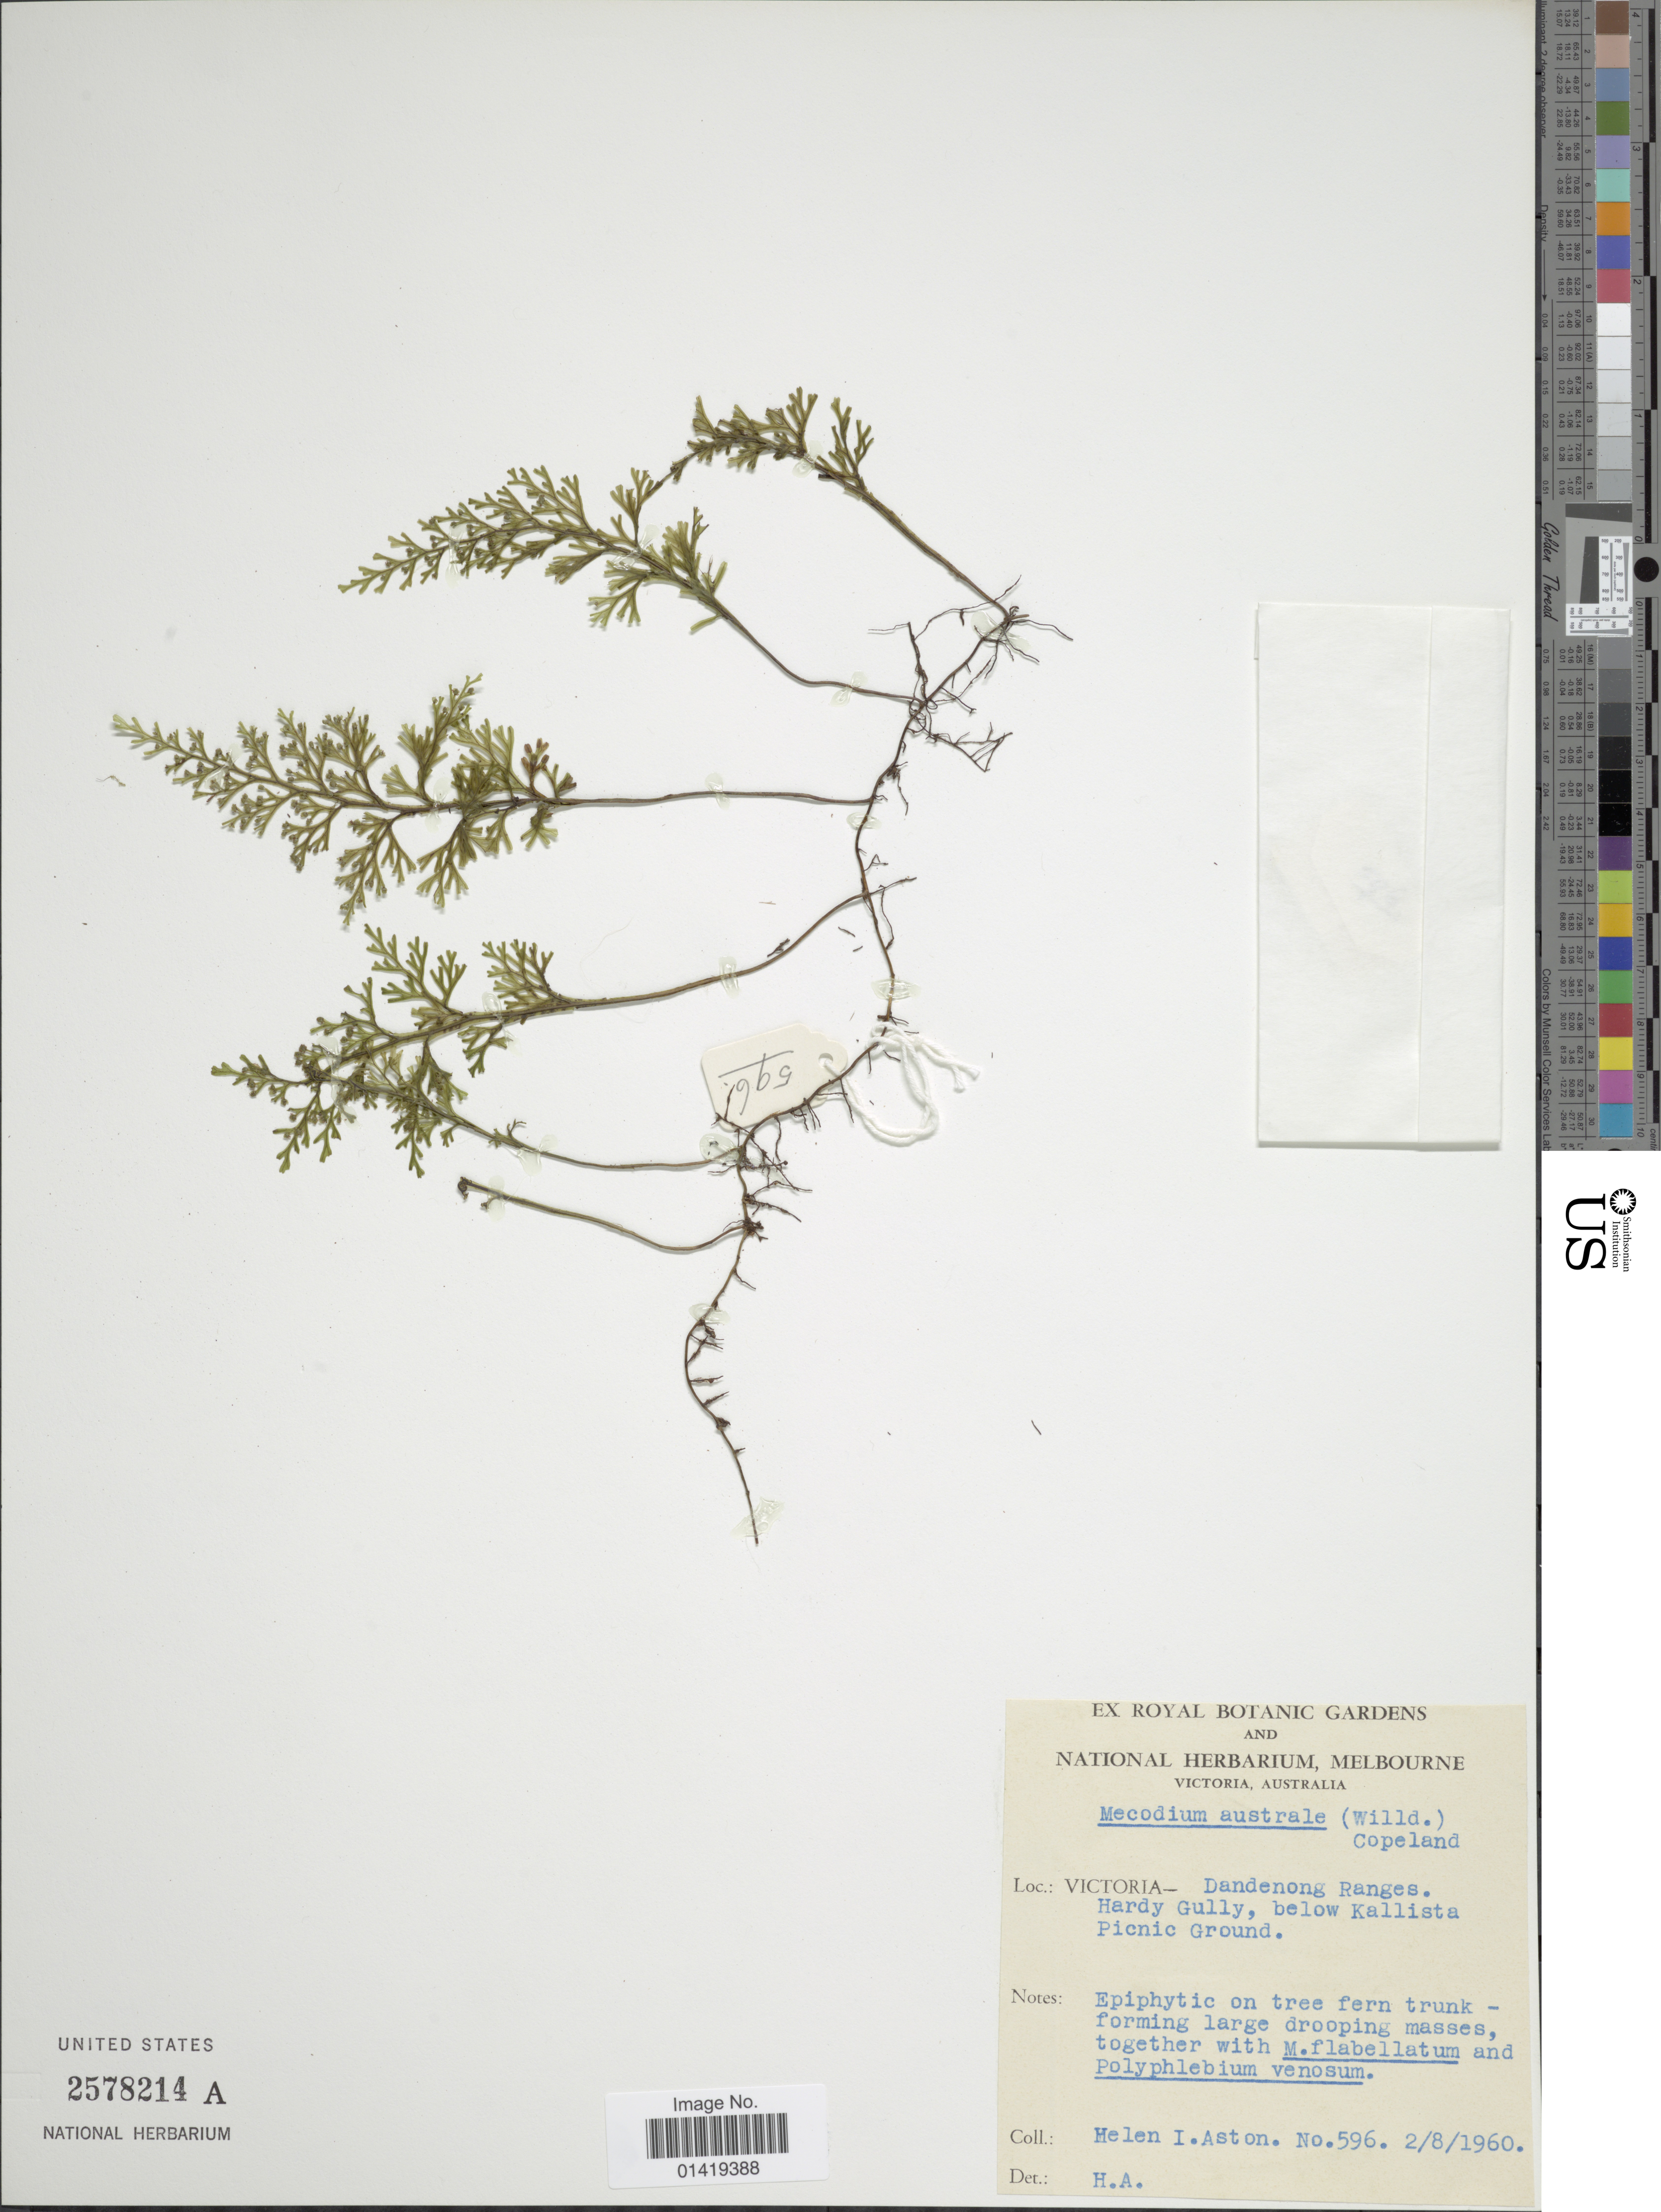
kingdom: Plantae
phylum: Tracheophyta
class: Polypodiopsida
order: Hymenophyllales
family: Hymenophyllaceae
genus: Hymenophyllum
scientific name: Hymenophyllum australe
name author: Willd.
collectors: H. I. Aston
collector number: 596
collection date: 1960-08-02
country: Australia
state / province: Victoria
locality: Victoria Dandenong Ranges. Hardy Gully below Kallista Picnic Ground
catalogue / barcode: US 2578214A